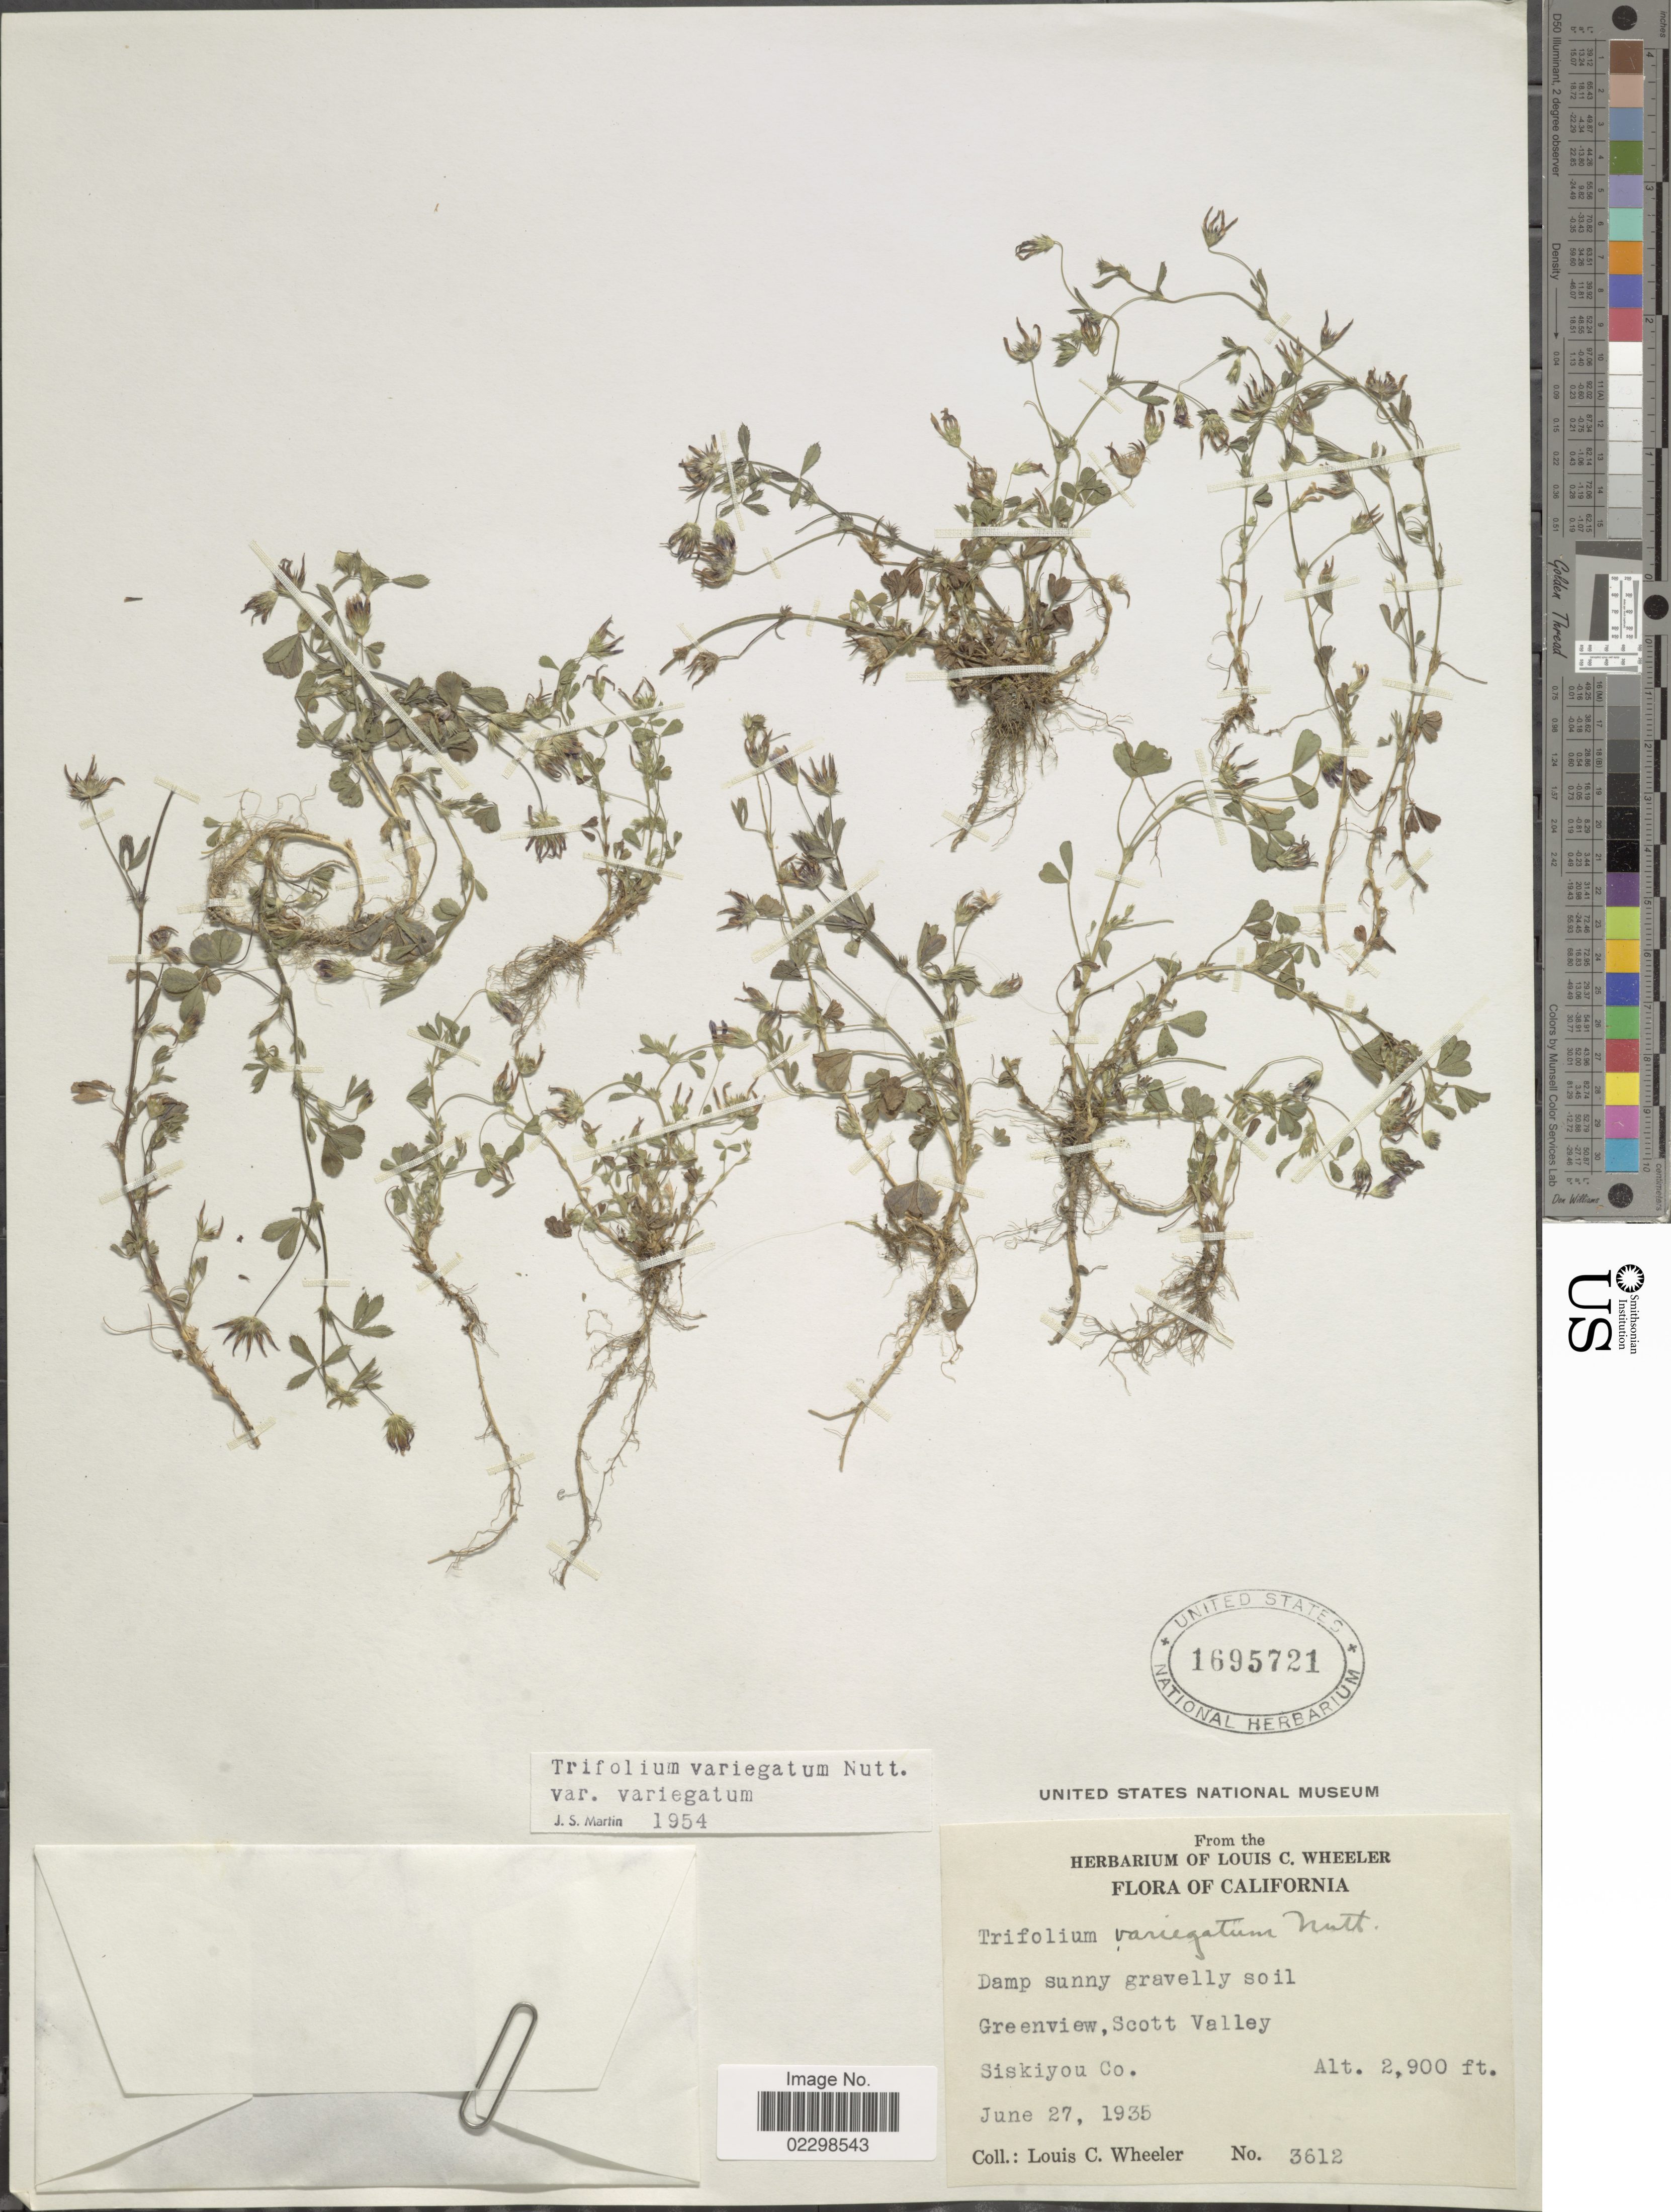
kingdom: Plantae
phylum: Tracheophyta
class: Magnoliopsida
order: Fabales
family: Fabaceae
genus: Trifolium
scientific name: Trifolium variegatum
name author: Nutt.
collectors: L. C. Wheeler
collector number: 3612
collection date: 1935-06-27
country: United States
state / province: California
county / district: Siskiyou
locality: Greenview, Scott Valley, Siskiyou Co.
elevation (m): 884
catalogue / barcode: US 1695721